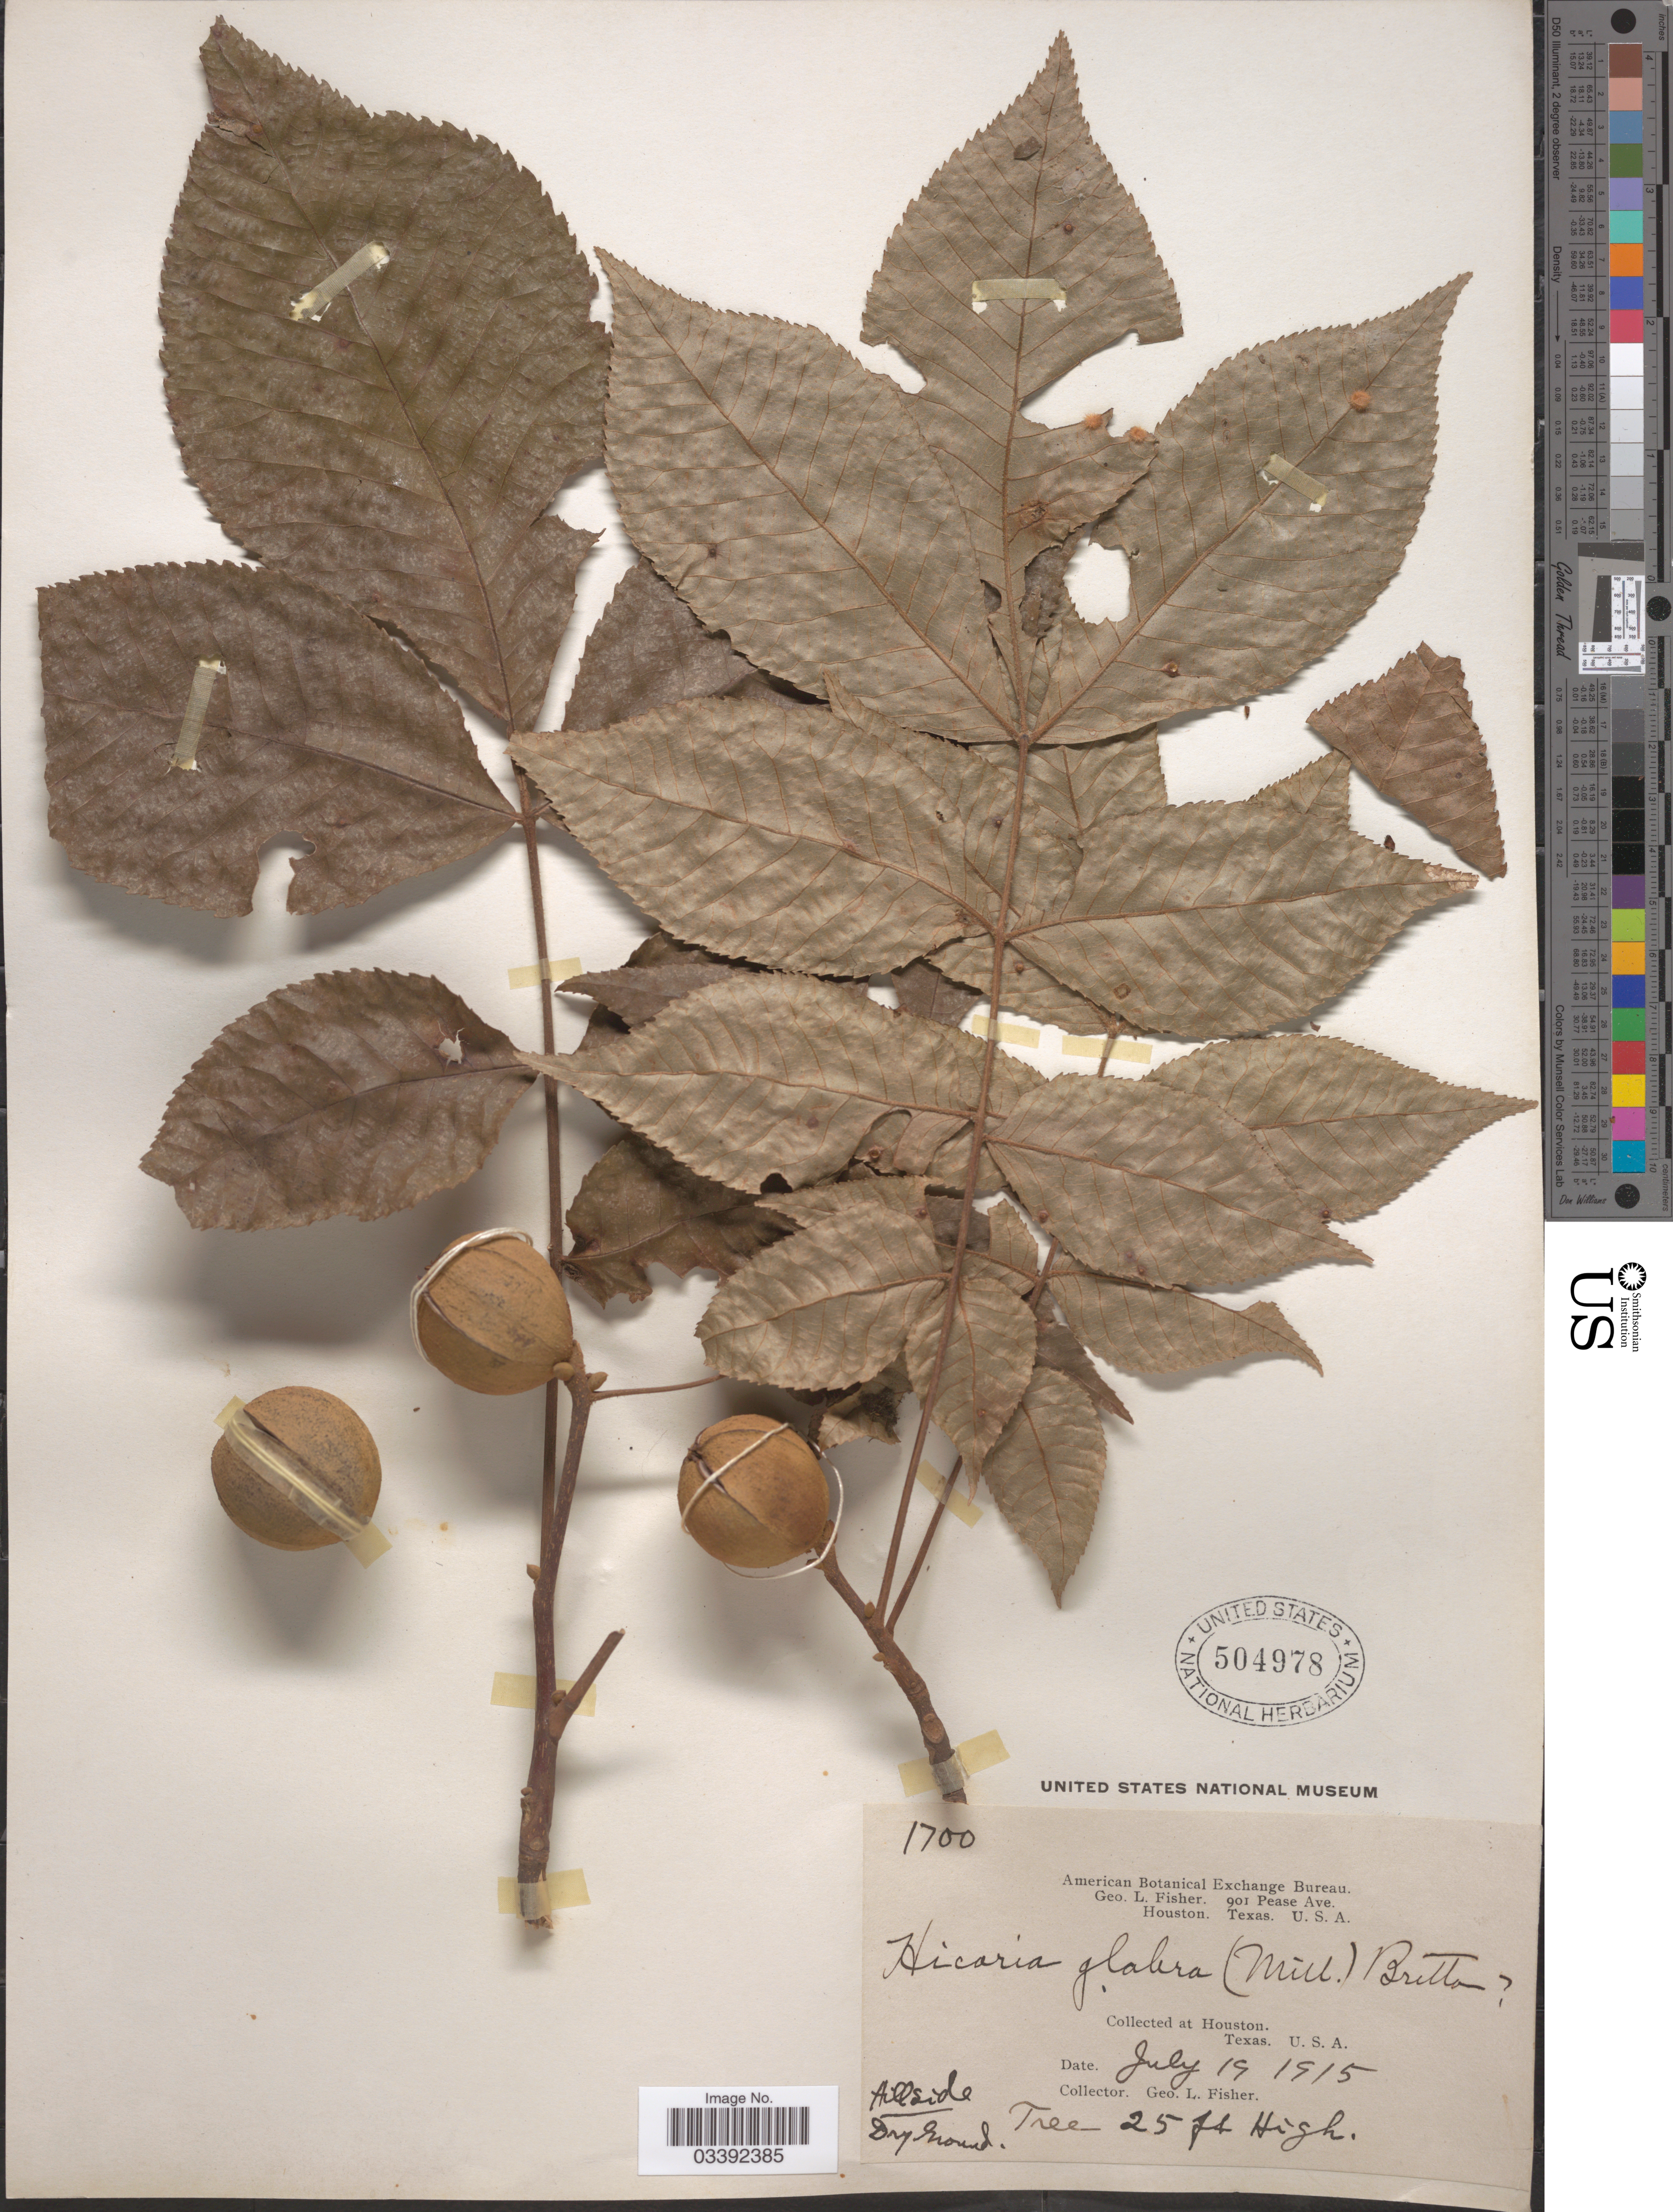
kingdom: Plantae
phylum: Tracheophyta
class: Magnoliopsida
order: Fagales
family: Juglandaceae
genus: Carya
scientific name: Carya texana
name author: Buckley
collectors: G. L. Fisher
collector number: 1700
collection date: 1915-07-19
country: United States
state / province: Texas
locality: Houston.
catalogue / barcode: US 504978